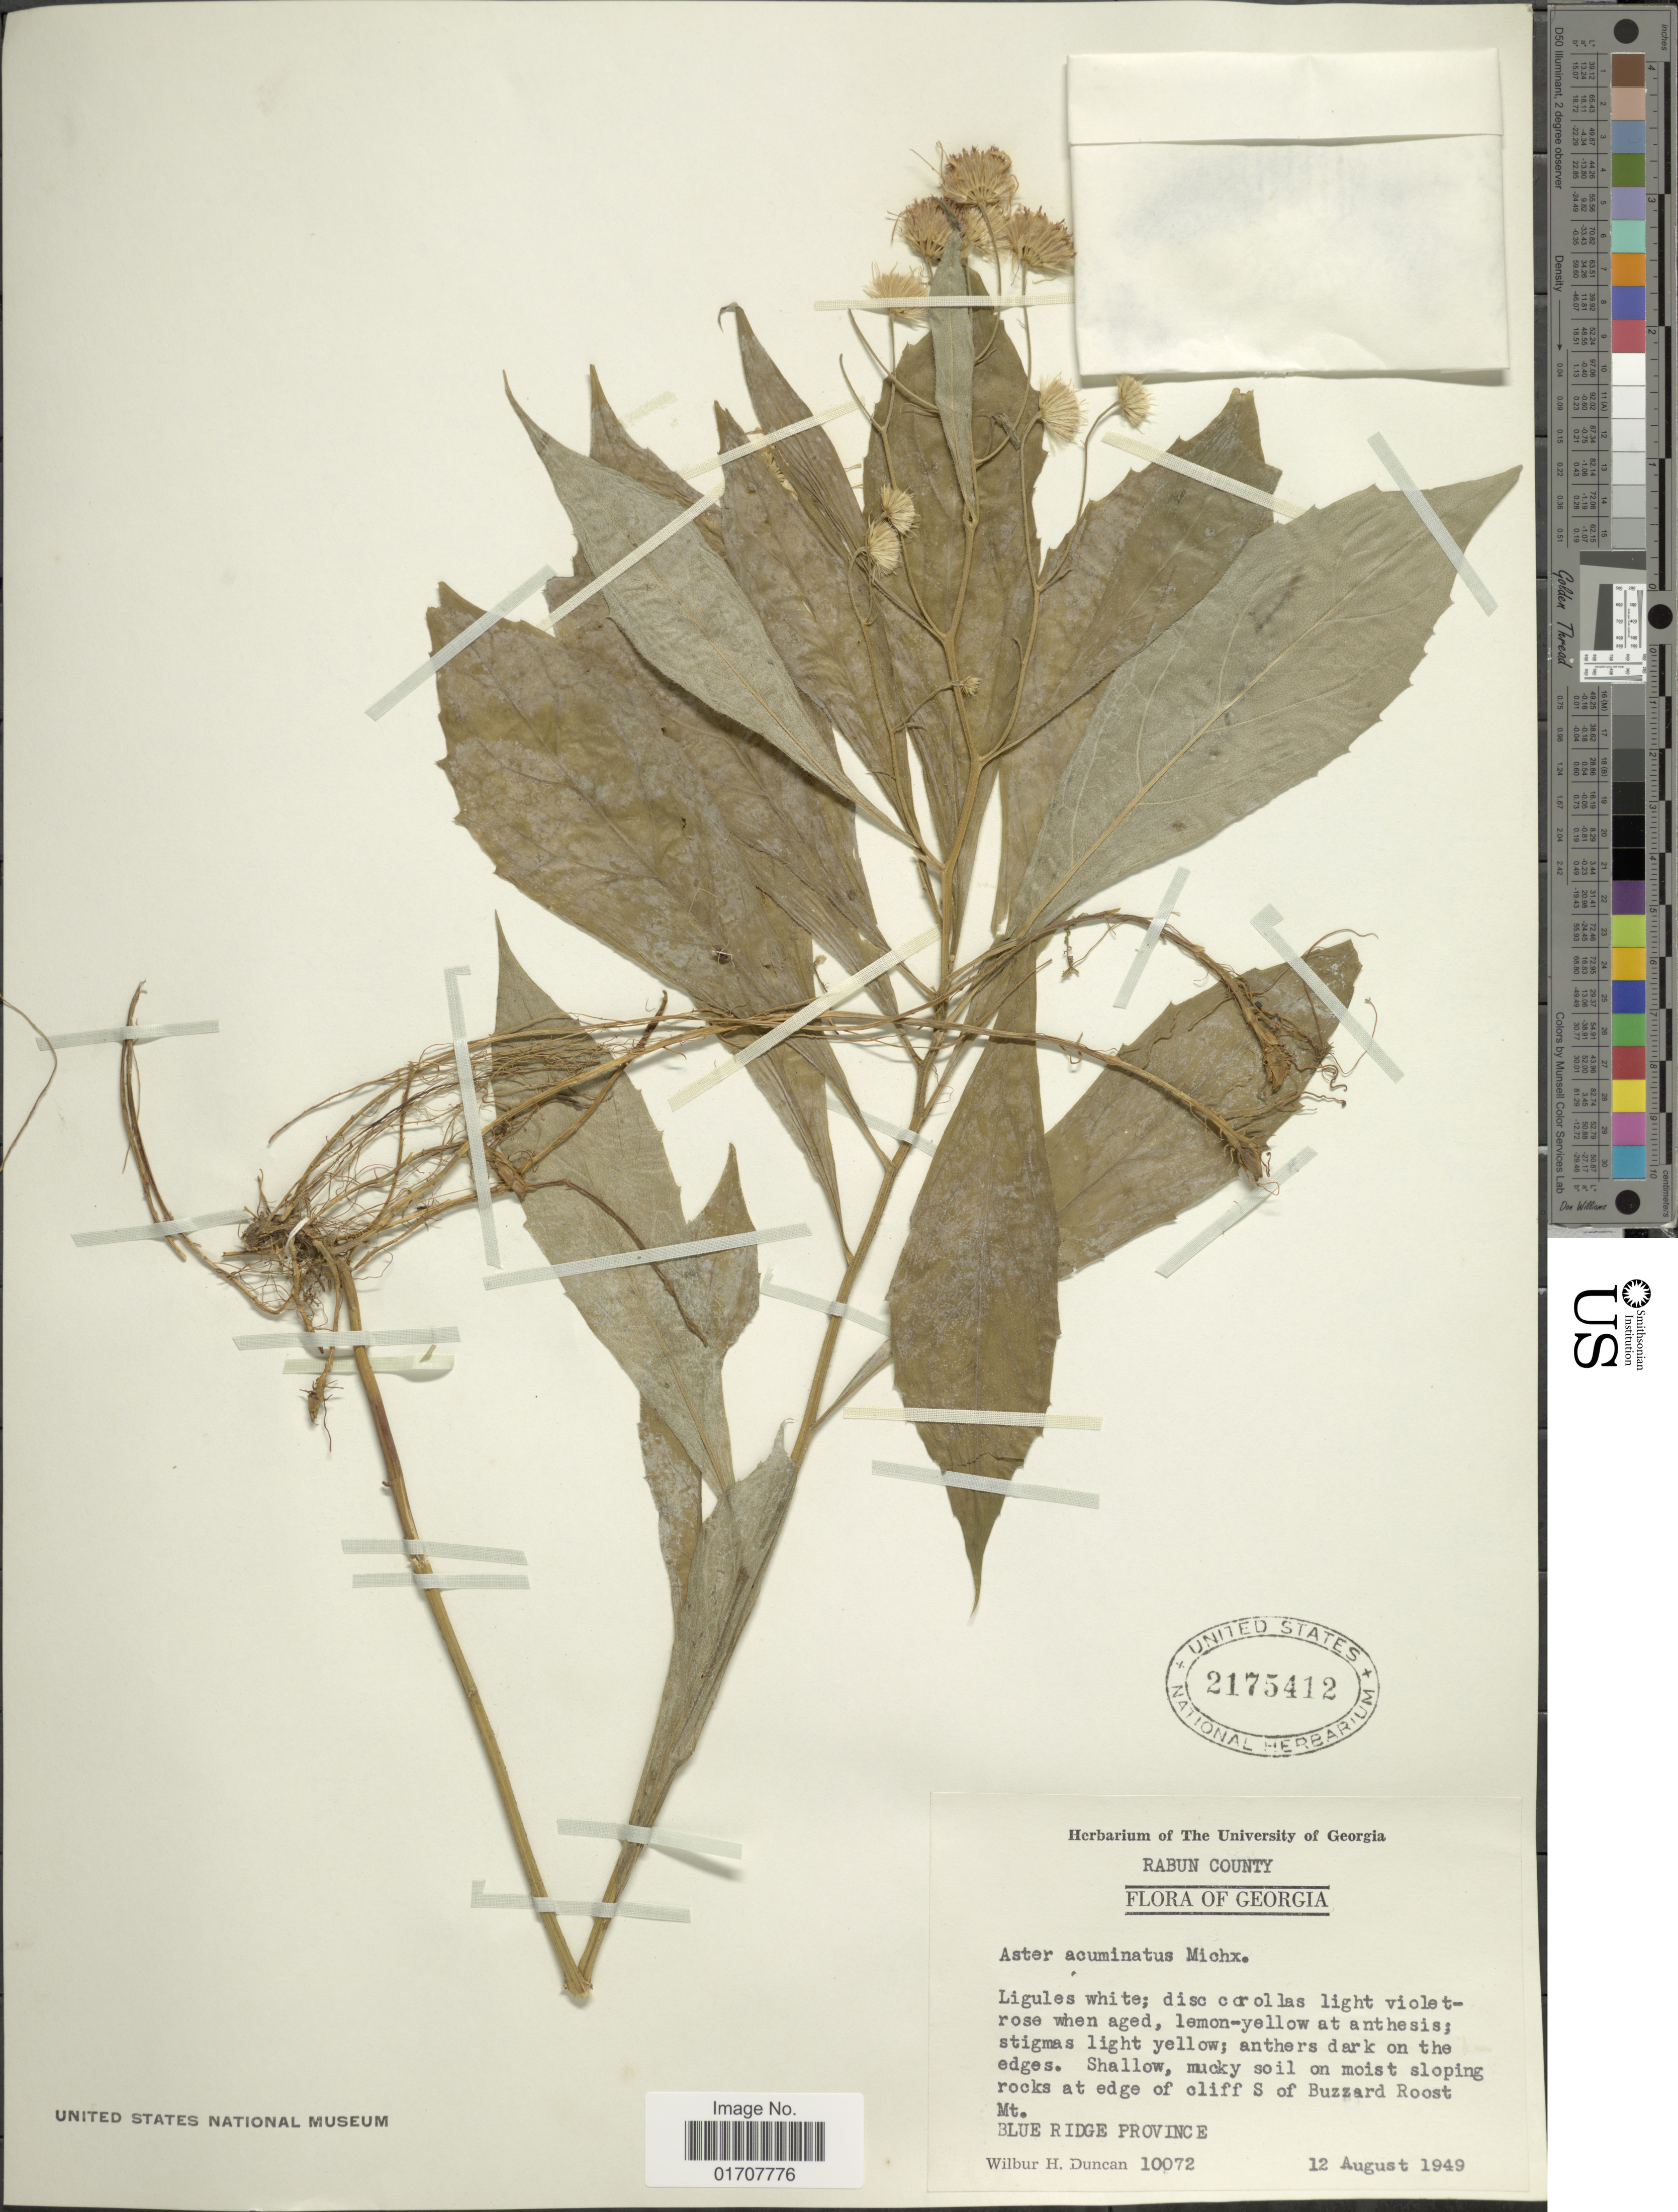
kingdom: Plantae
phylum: Tracheophyta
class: Magnoliopsida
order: Asterales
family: Asteraceae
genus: Oclemena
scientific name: Oclemena acuminata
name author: (Michx.) Greene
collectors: W. H. Duncan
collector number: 10072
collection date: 1949-08-12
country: United States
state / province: Georgia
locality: Rabun County, Shallow, mucky soil on moist sloping rocks at edge of cliffs S of Buzzard Roost Mt., Blue Ridge Province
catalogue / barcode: US 2175412